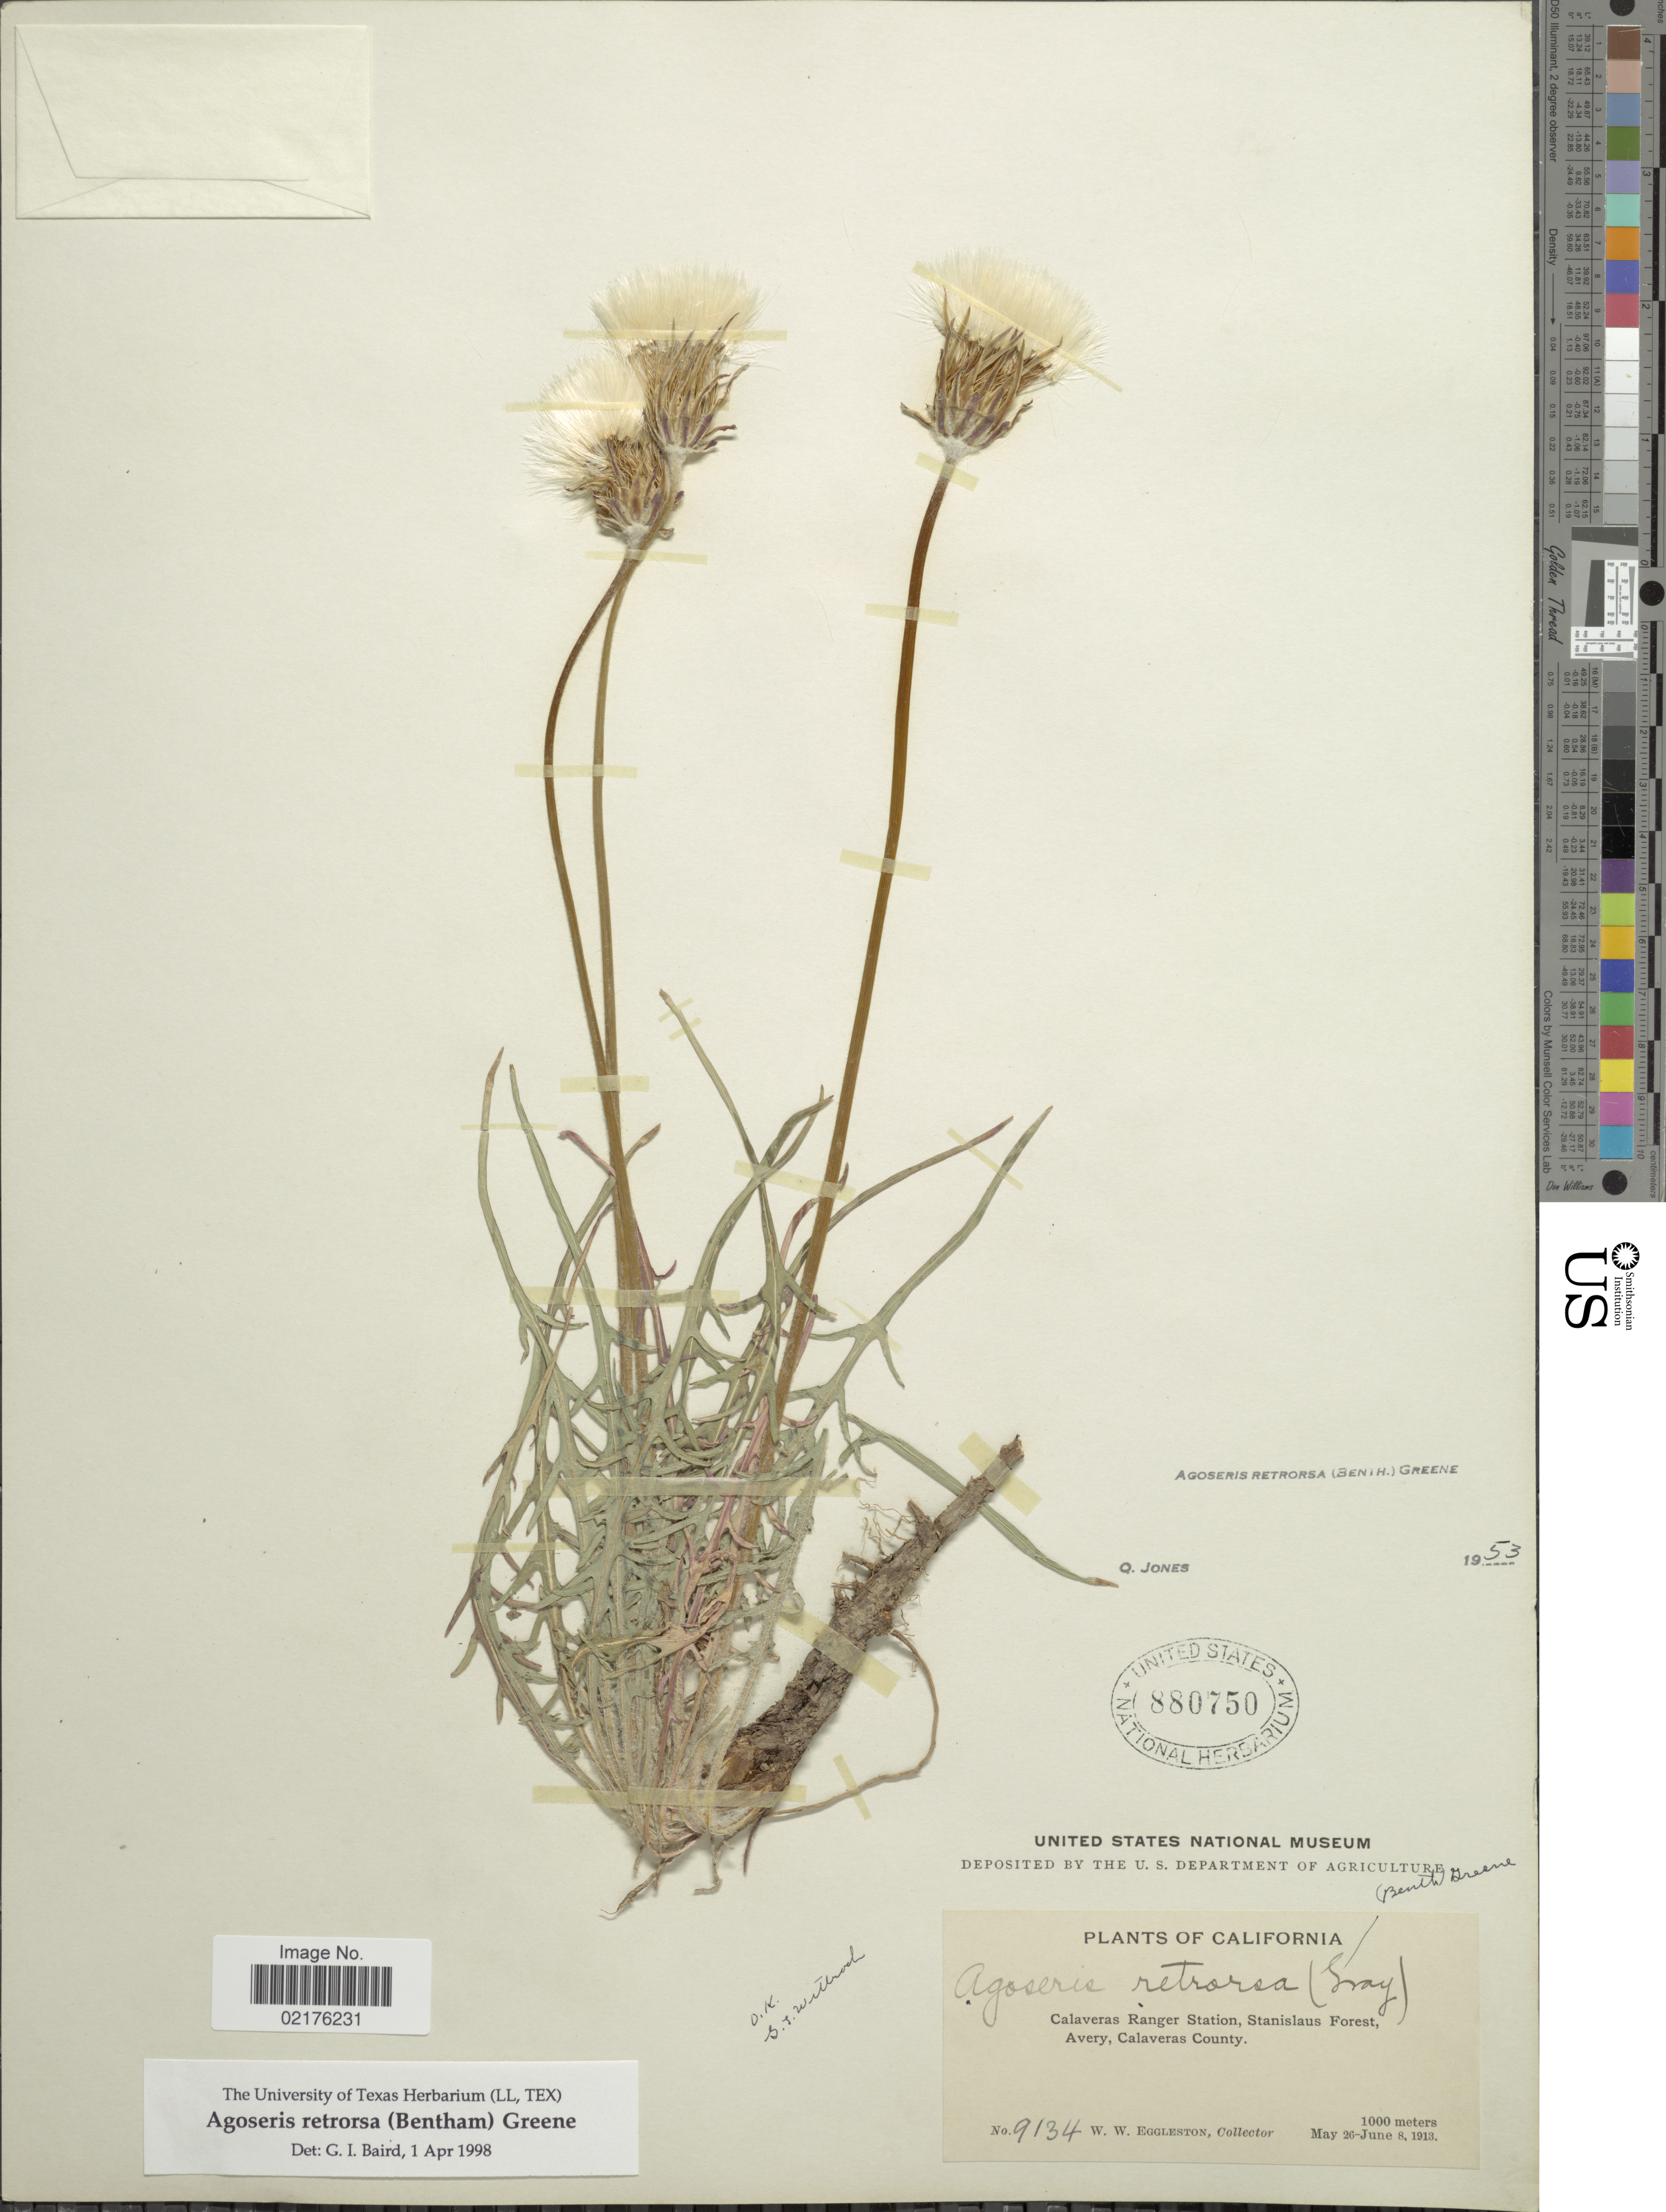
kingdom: Plantae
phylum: Tracheophyta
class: Magnoliopsida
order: Asterales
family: Asteraceae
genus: Agoseris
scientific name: Agoseris retrorsa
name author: (Benth.) Greene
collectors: W. W. Eggleston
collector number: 9134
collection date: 1913-05-26/1913-06-08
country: United States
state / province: California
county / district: Calaveras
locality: Calaveras Ranger Station, Stanislaus Forest, Avery, Calaveras County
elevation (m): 1000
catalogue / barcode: US 880750